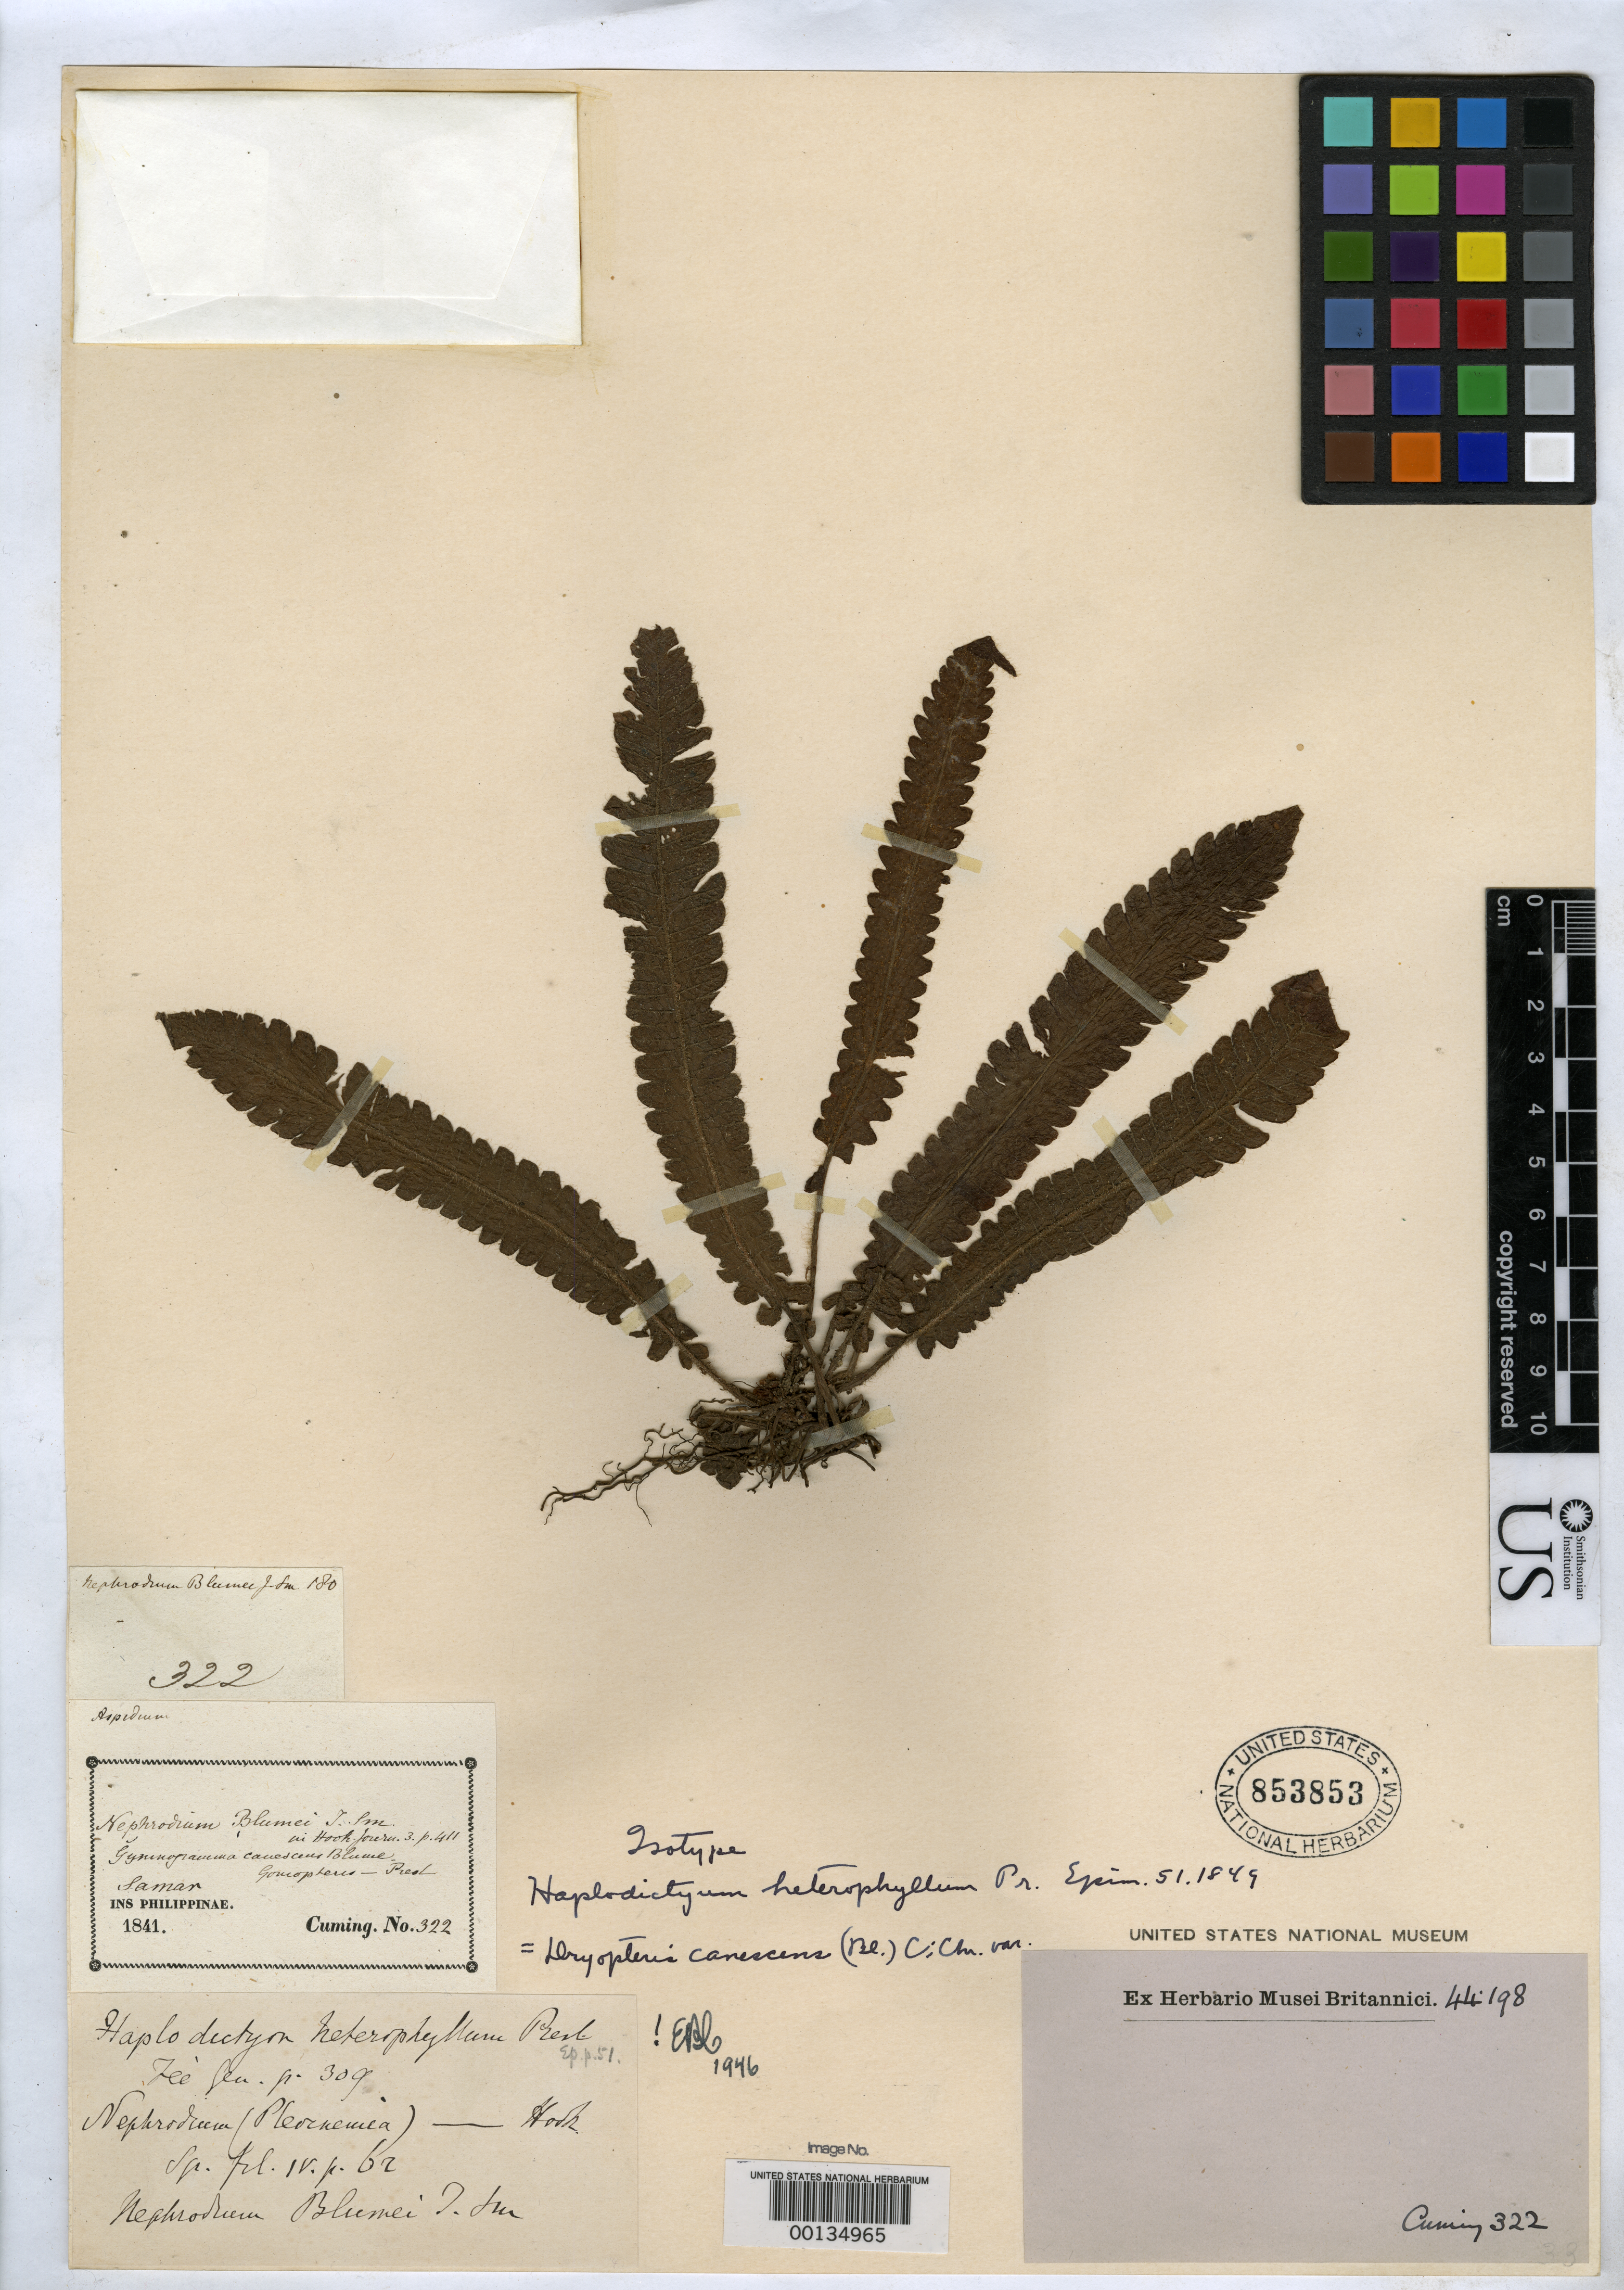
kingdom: Plantae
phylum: Tracheophyta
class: Polypodiopsida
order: Polypodiales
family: Thelypteridaceae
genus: Haplodictyum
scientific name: Haplodictyum heterophyllum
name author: C. Presl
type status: Type Collection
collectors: H. Cuming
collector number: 322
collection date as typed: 1841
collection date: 1841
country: Philippines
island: Samar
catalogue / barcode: US 853853